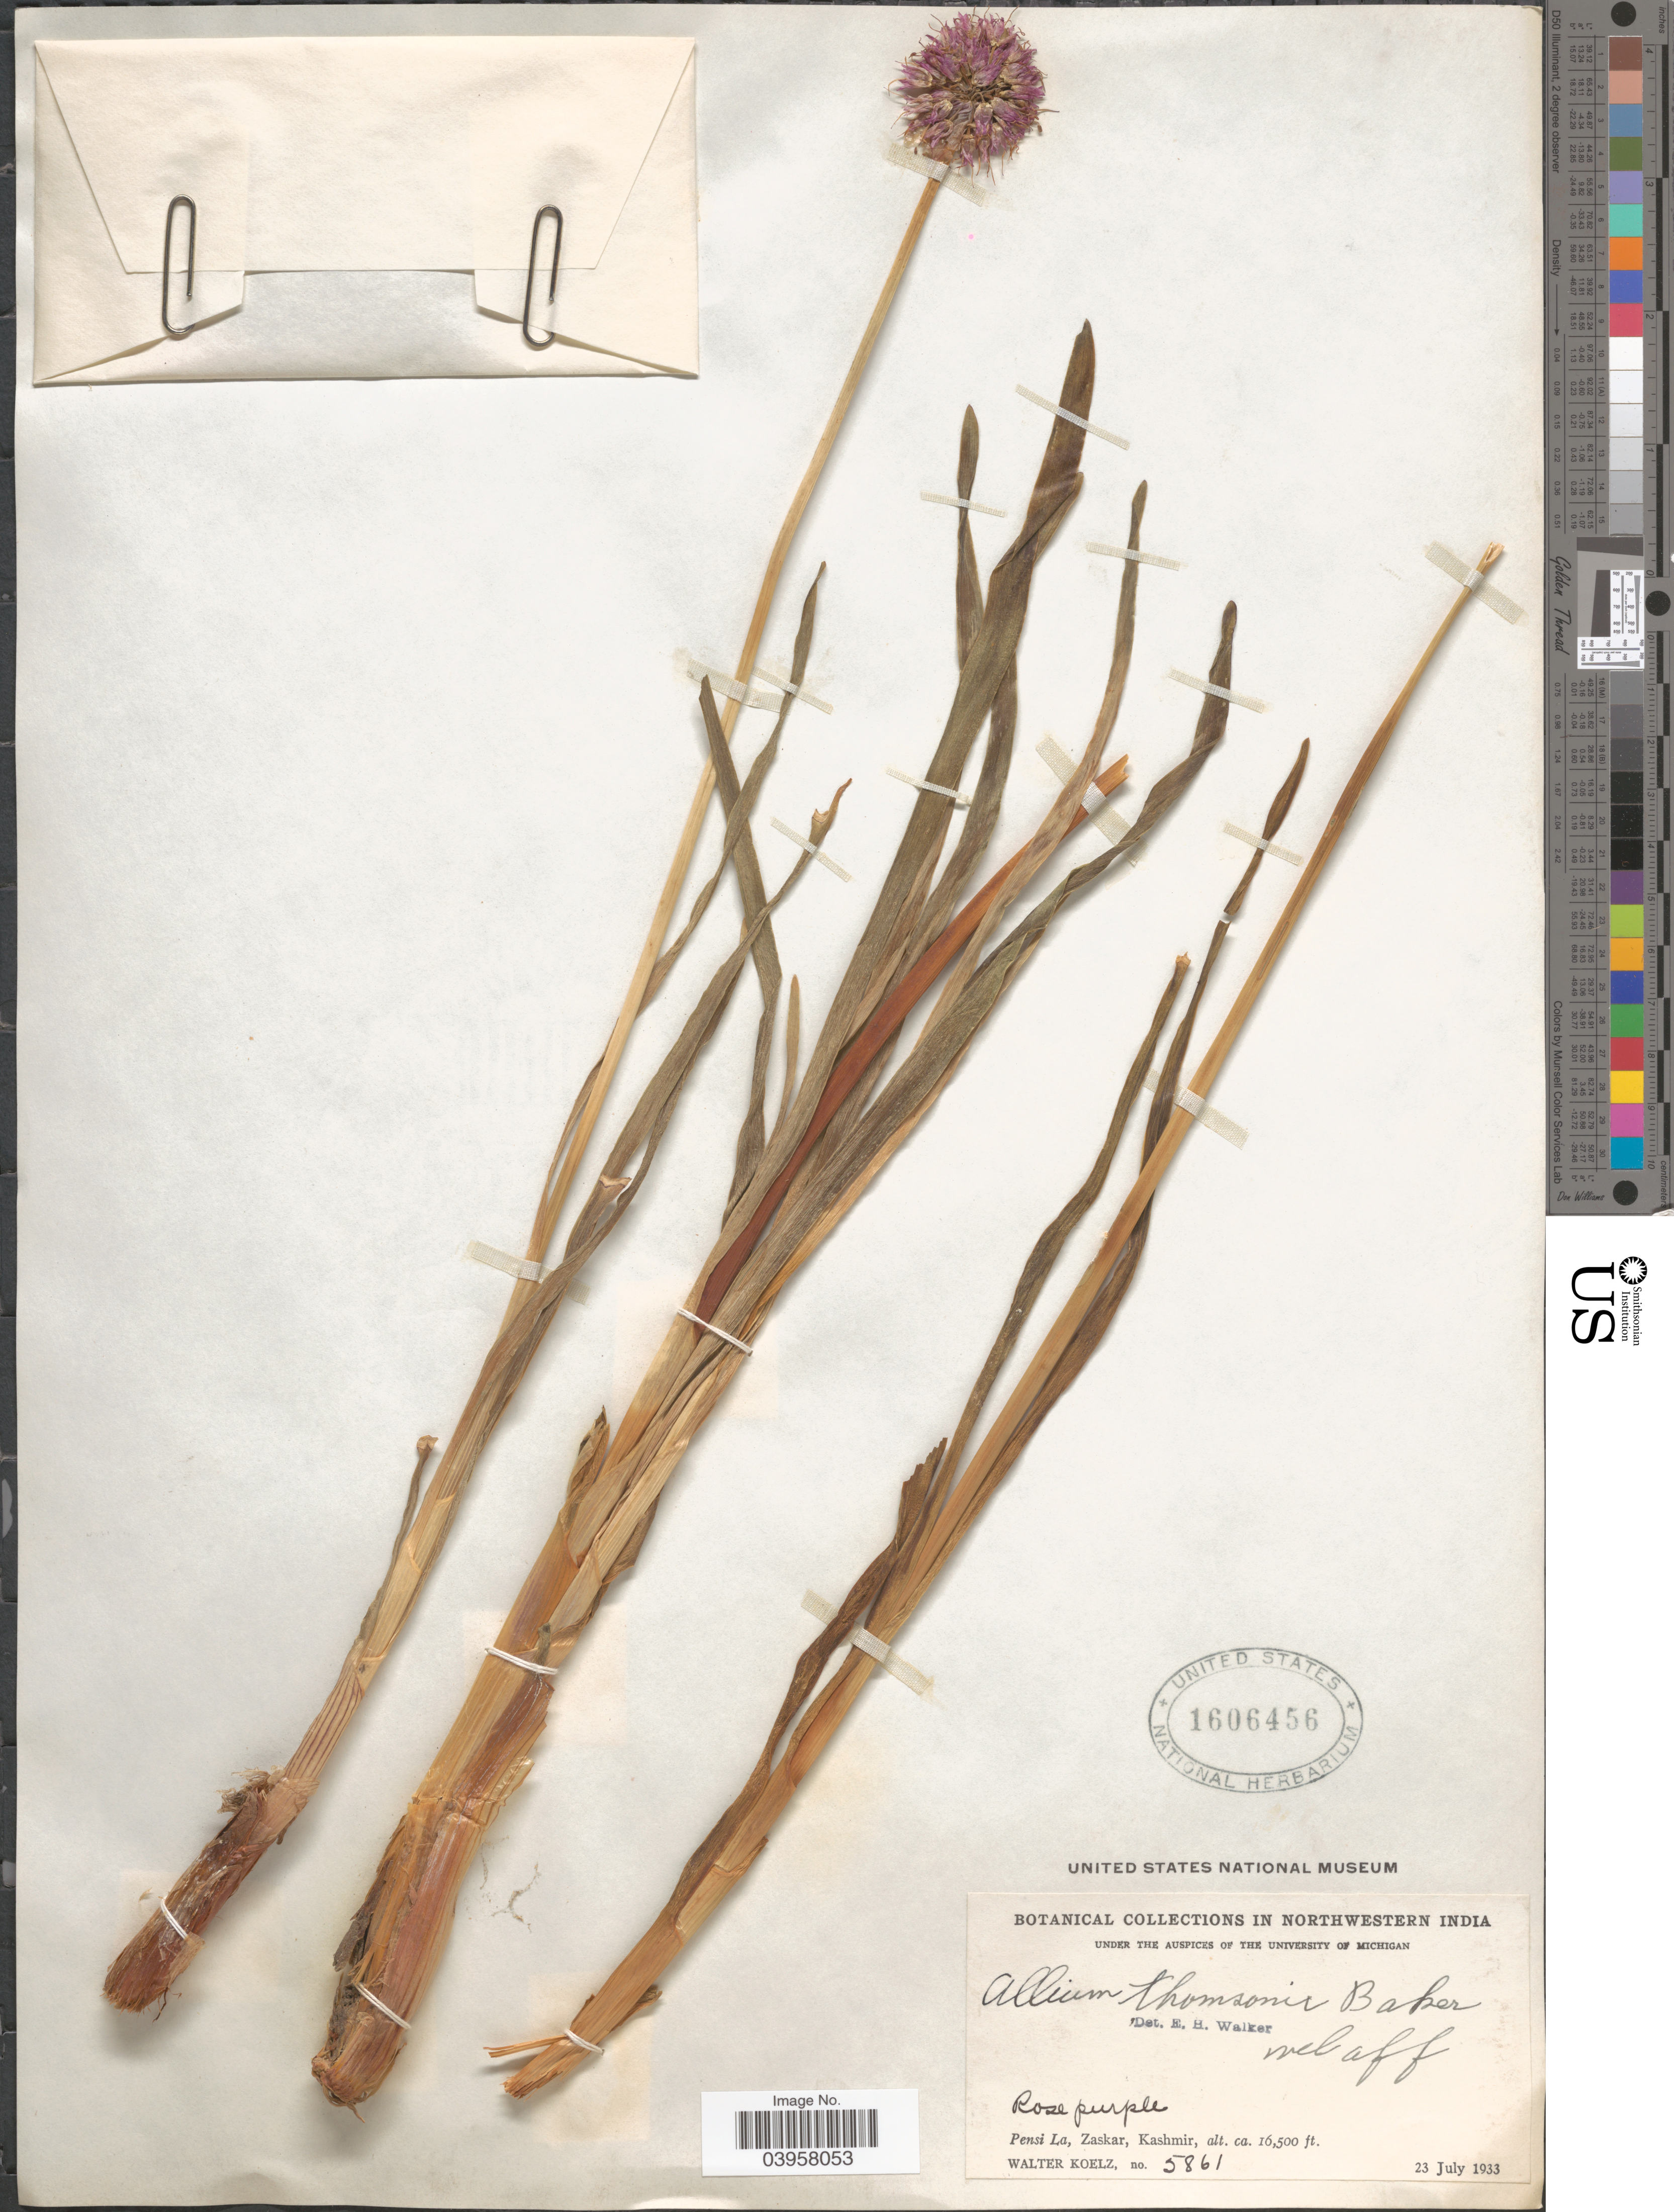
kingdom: Plantae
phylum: Tracheophyta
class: Liliopsida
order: Asparagales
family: Amaryllidaceae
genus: Allium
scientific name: Allium thomsonii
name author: Baker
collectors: W. N. Koelz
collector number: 5861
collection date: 1933-07-23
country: India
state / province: Jammu and Kashmir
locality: In Northwestern India. Pensi La, Zaskar, Kashmir.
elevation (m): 5029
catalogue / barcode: US 1606456